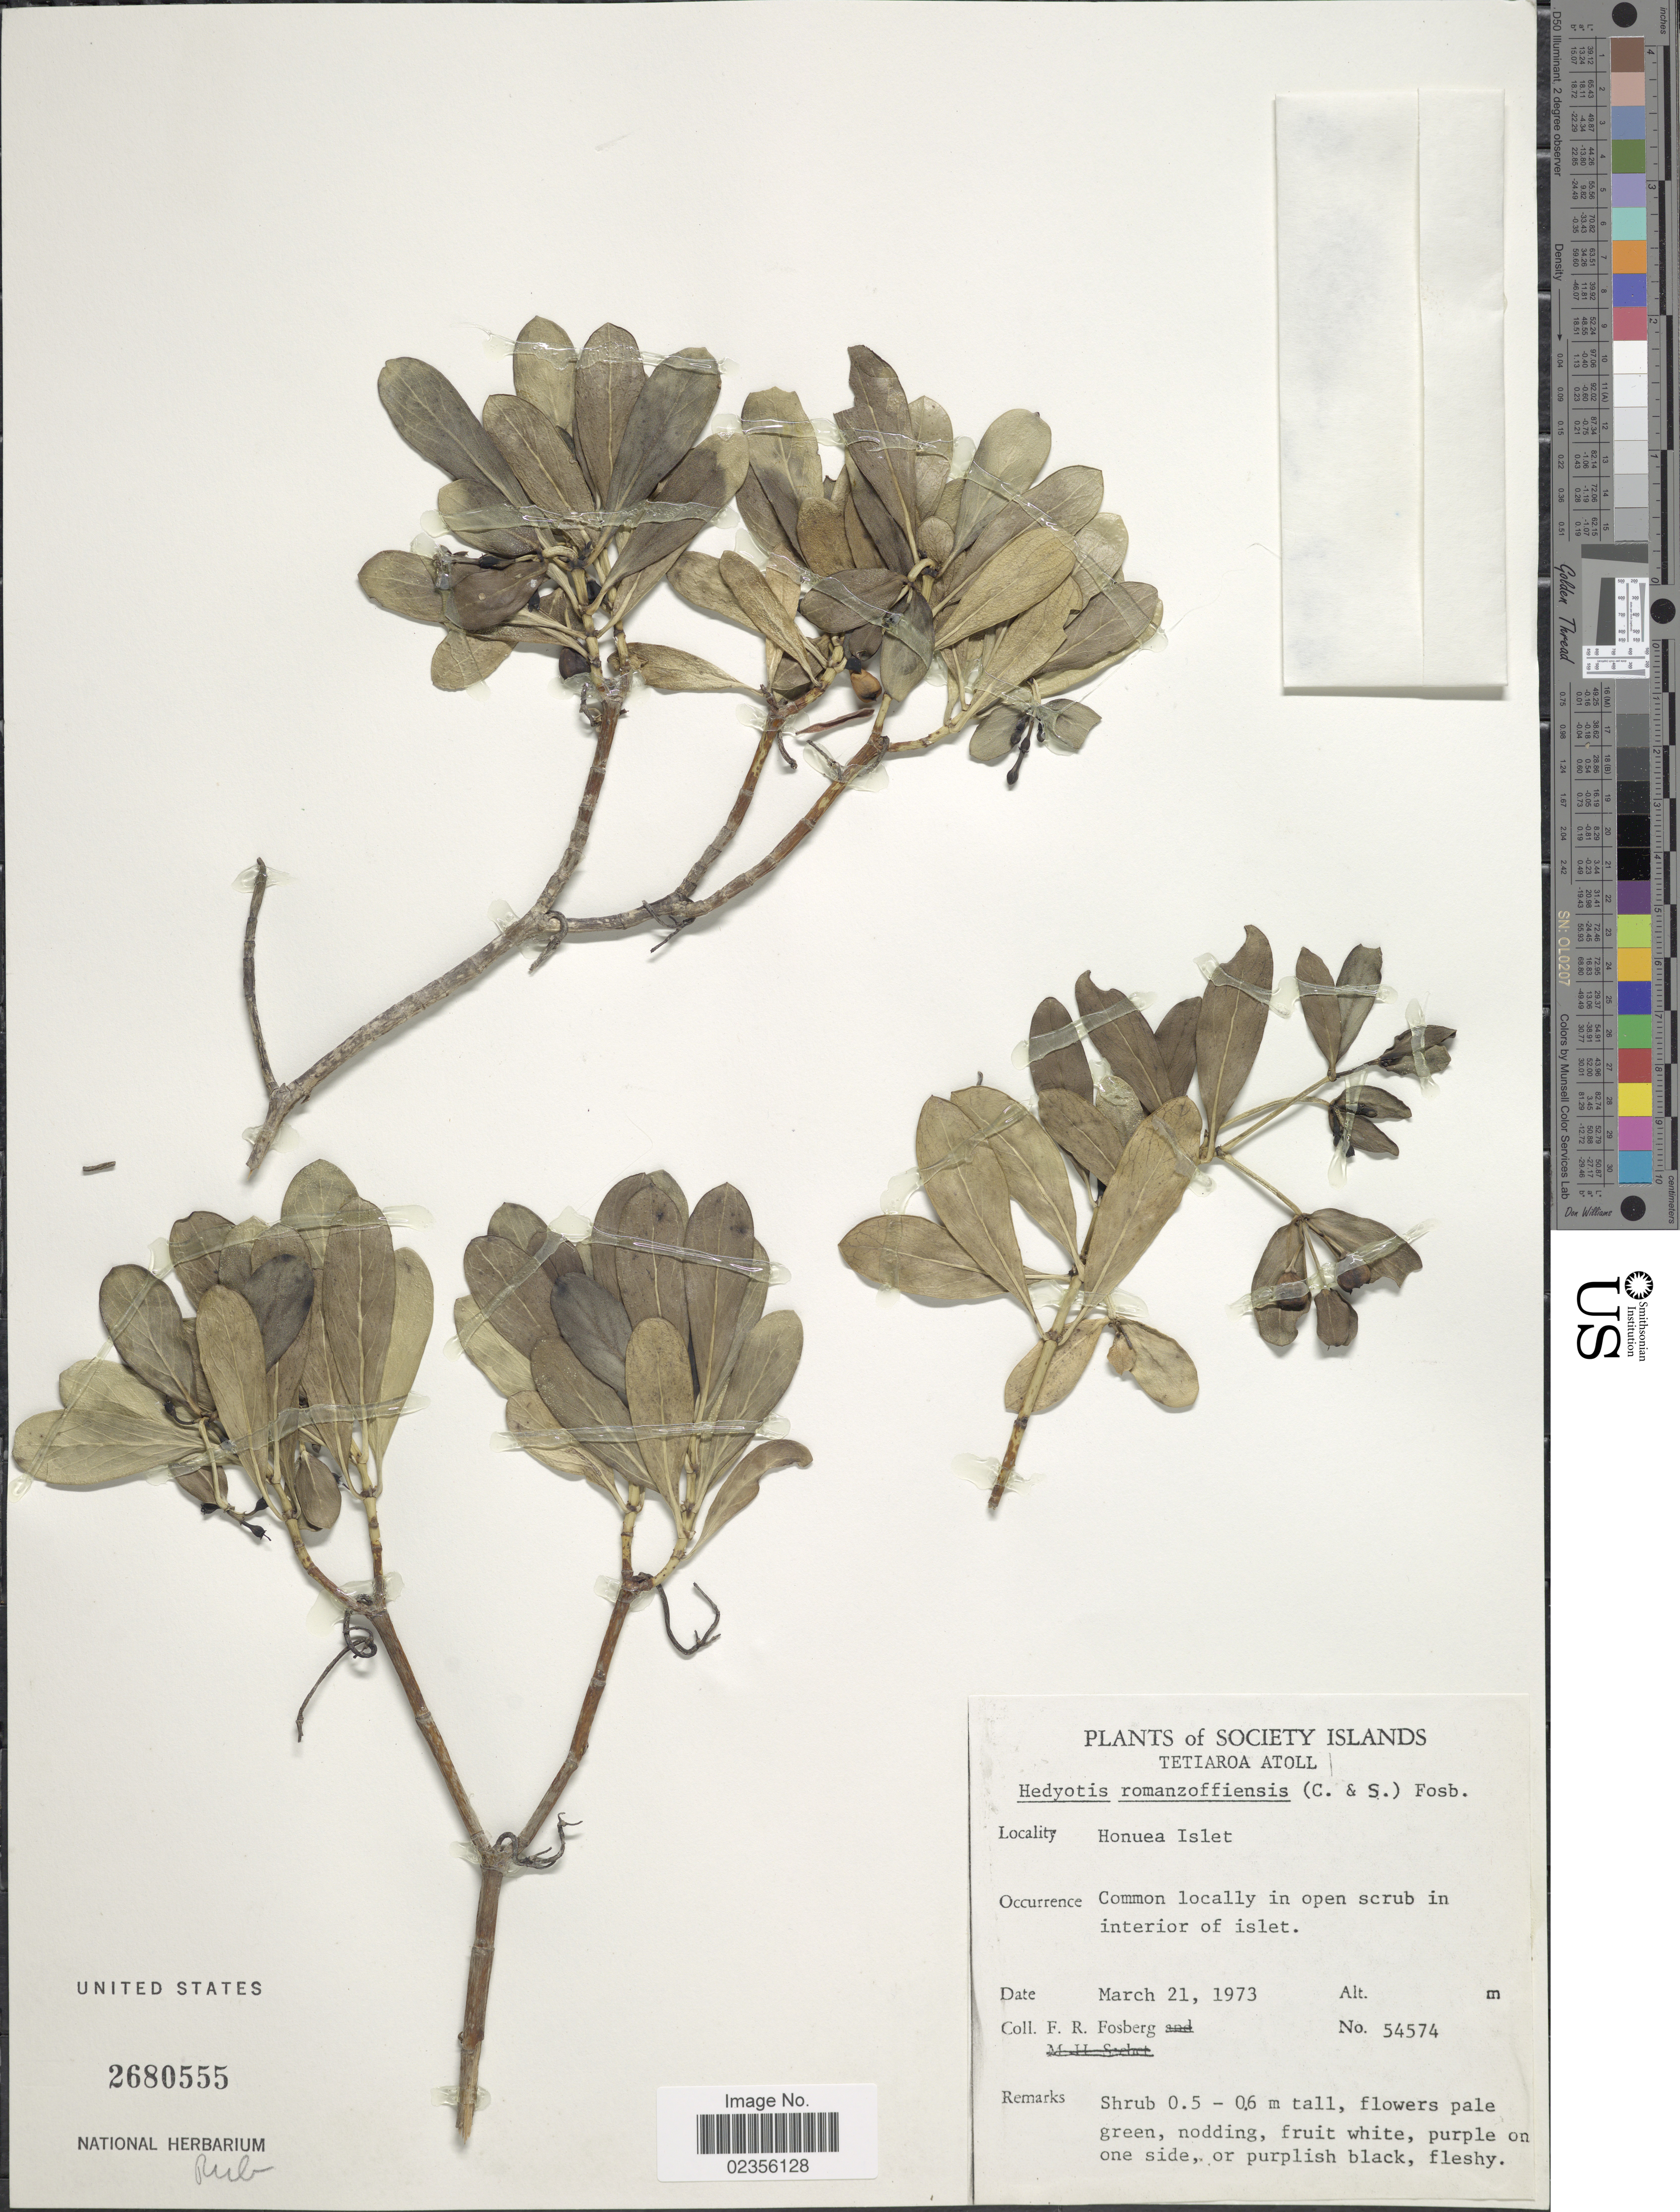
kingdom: Plantae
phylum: Tracheophyta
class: Magnoliopsida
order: Gentianales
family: Rubiaceae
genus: Kadua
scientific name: Kadua romanzoffiensis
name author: Cham. & Schltdl.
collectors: F. R. Fosberg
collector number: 54574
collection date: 1973-03-21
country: French Polynesia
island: Tetiaroa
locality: Society Islands. Tetiaroa Atoll. Honuea Islet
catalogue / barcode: US 2680555